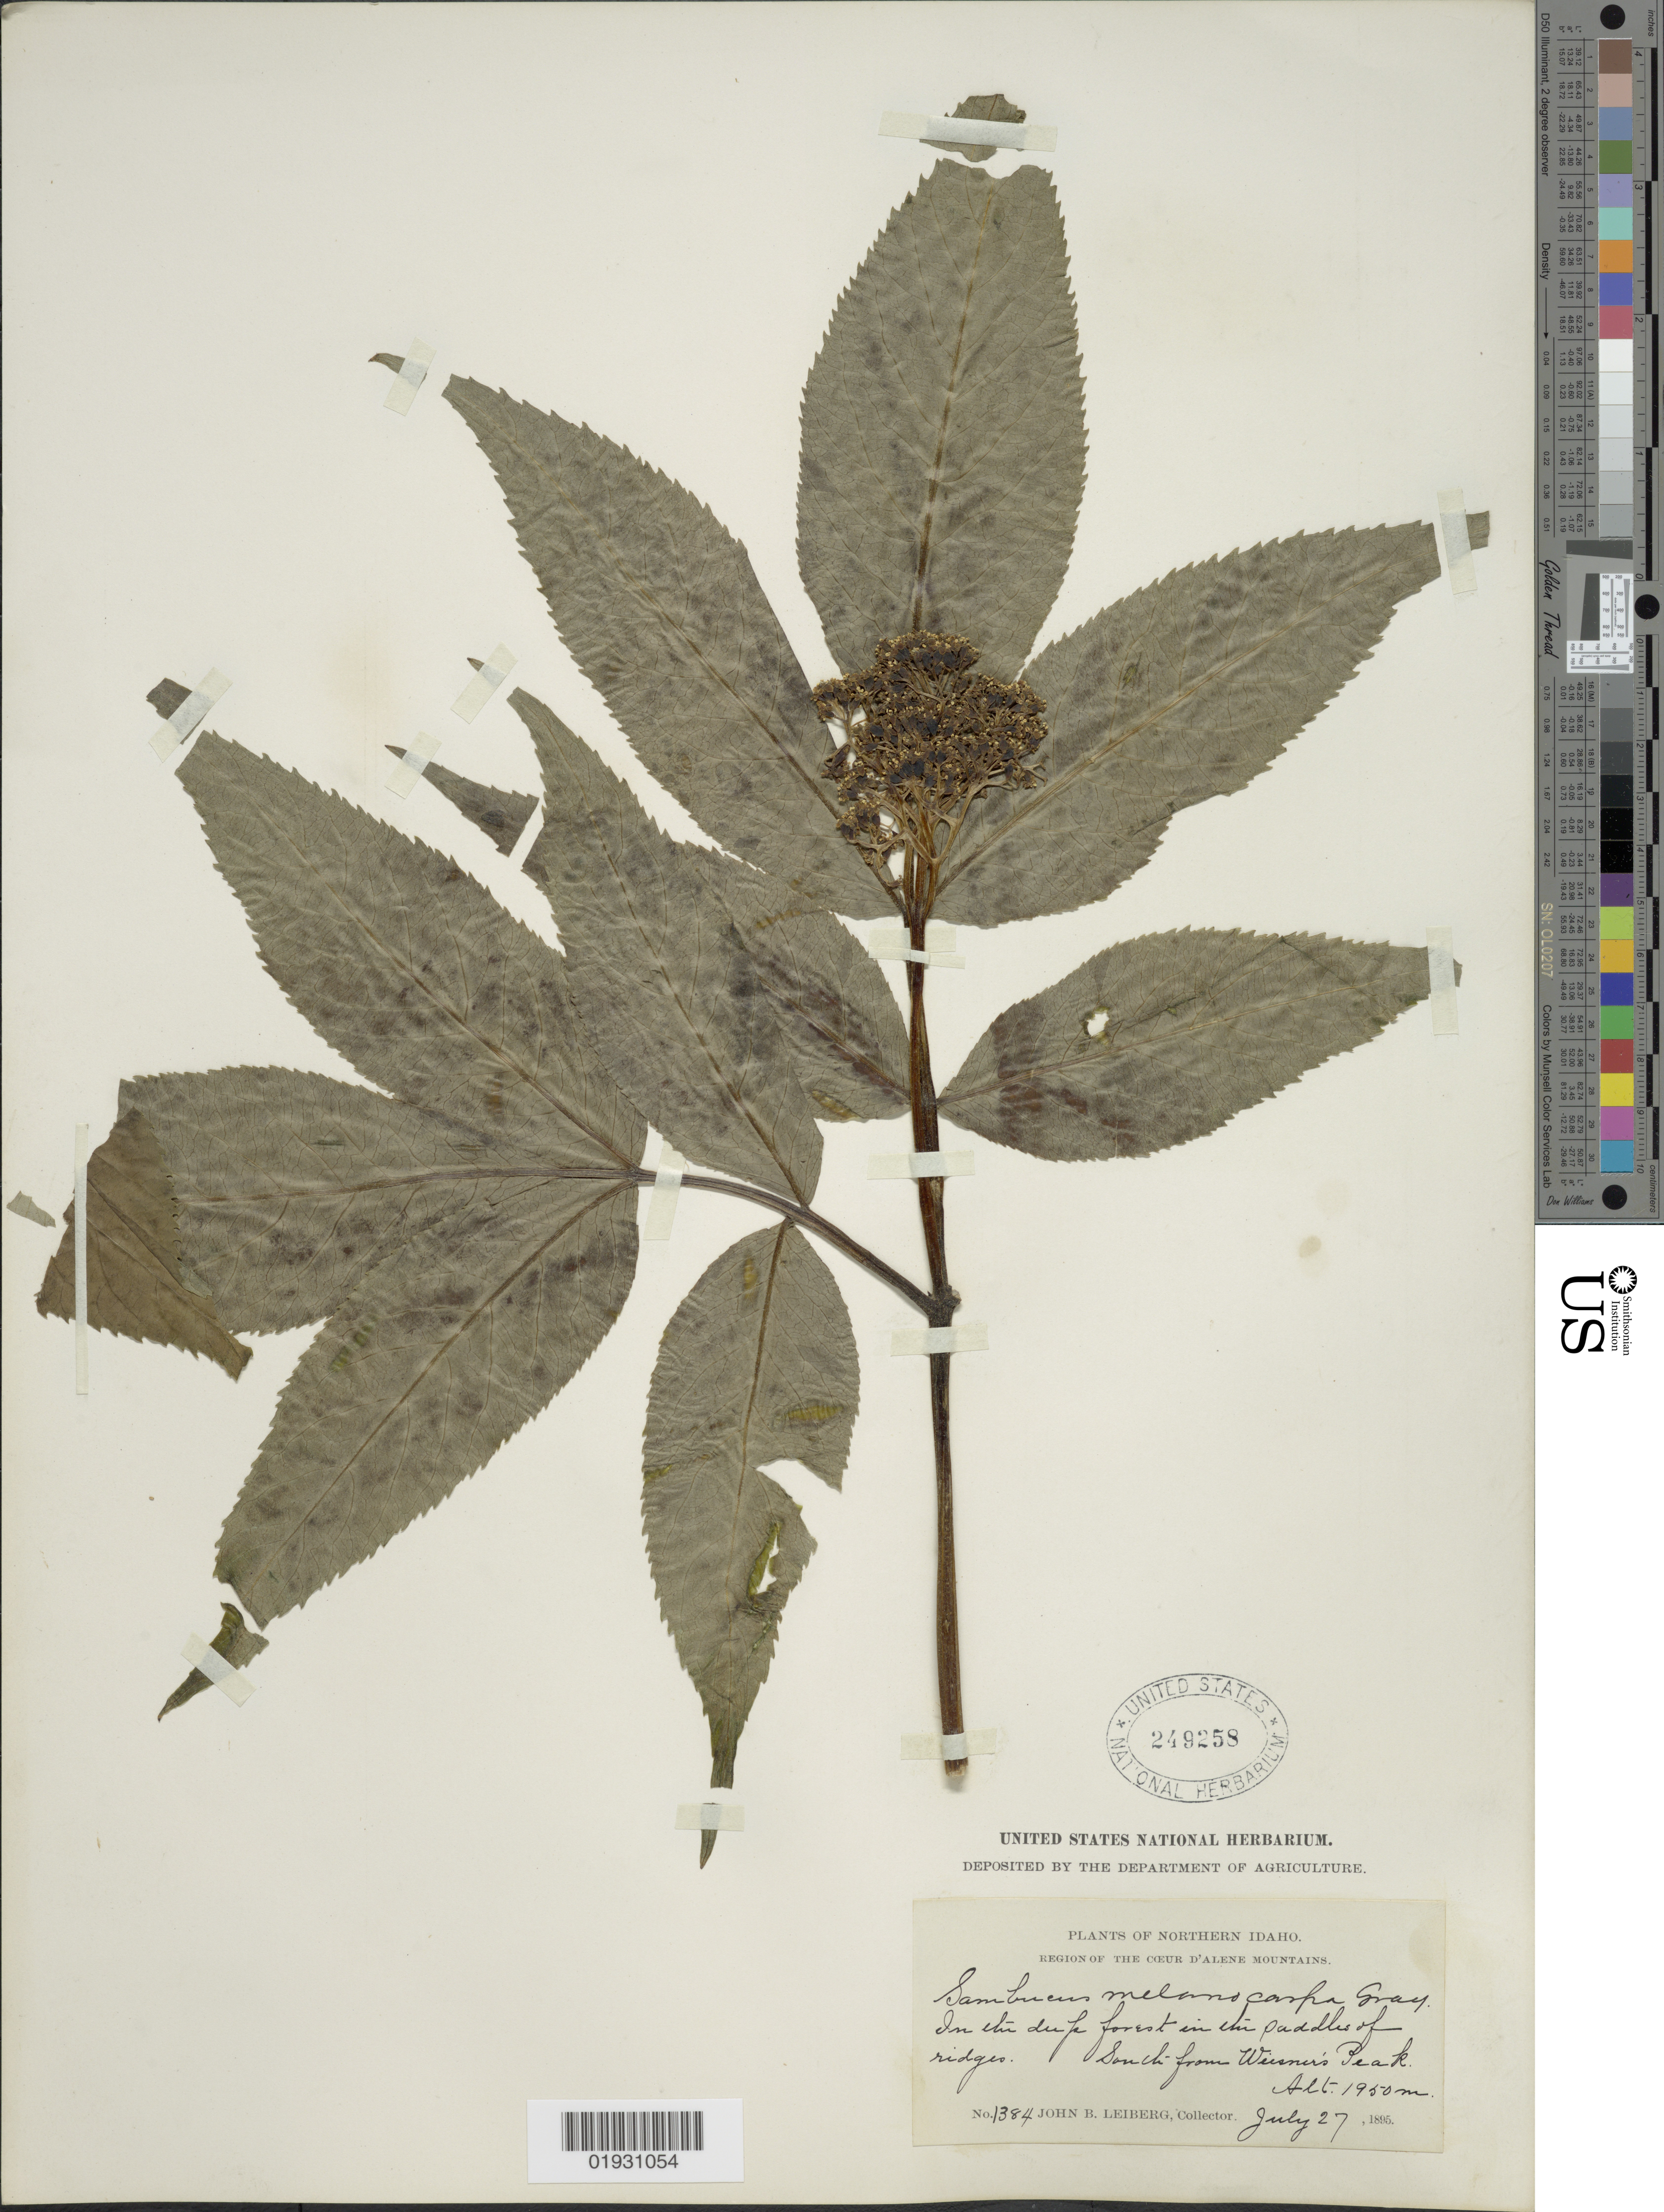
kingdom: Plantae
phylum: Tracheophyta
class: Magnoliopsida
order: Dipsacales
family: Viburnaceae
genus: Sambucus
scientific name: Sambucus melanocarpa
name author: A. Gray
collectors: J. B. Leiberg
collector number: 1384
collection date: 1895-07-27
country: United States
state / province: Idaho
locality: Northern Idaho. Region of the Cœur d'Alene Mountains. In the deep forest in the paddles of ridges. South from Wiesner's Peak.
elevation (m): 1950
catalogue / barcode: US 249258